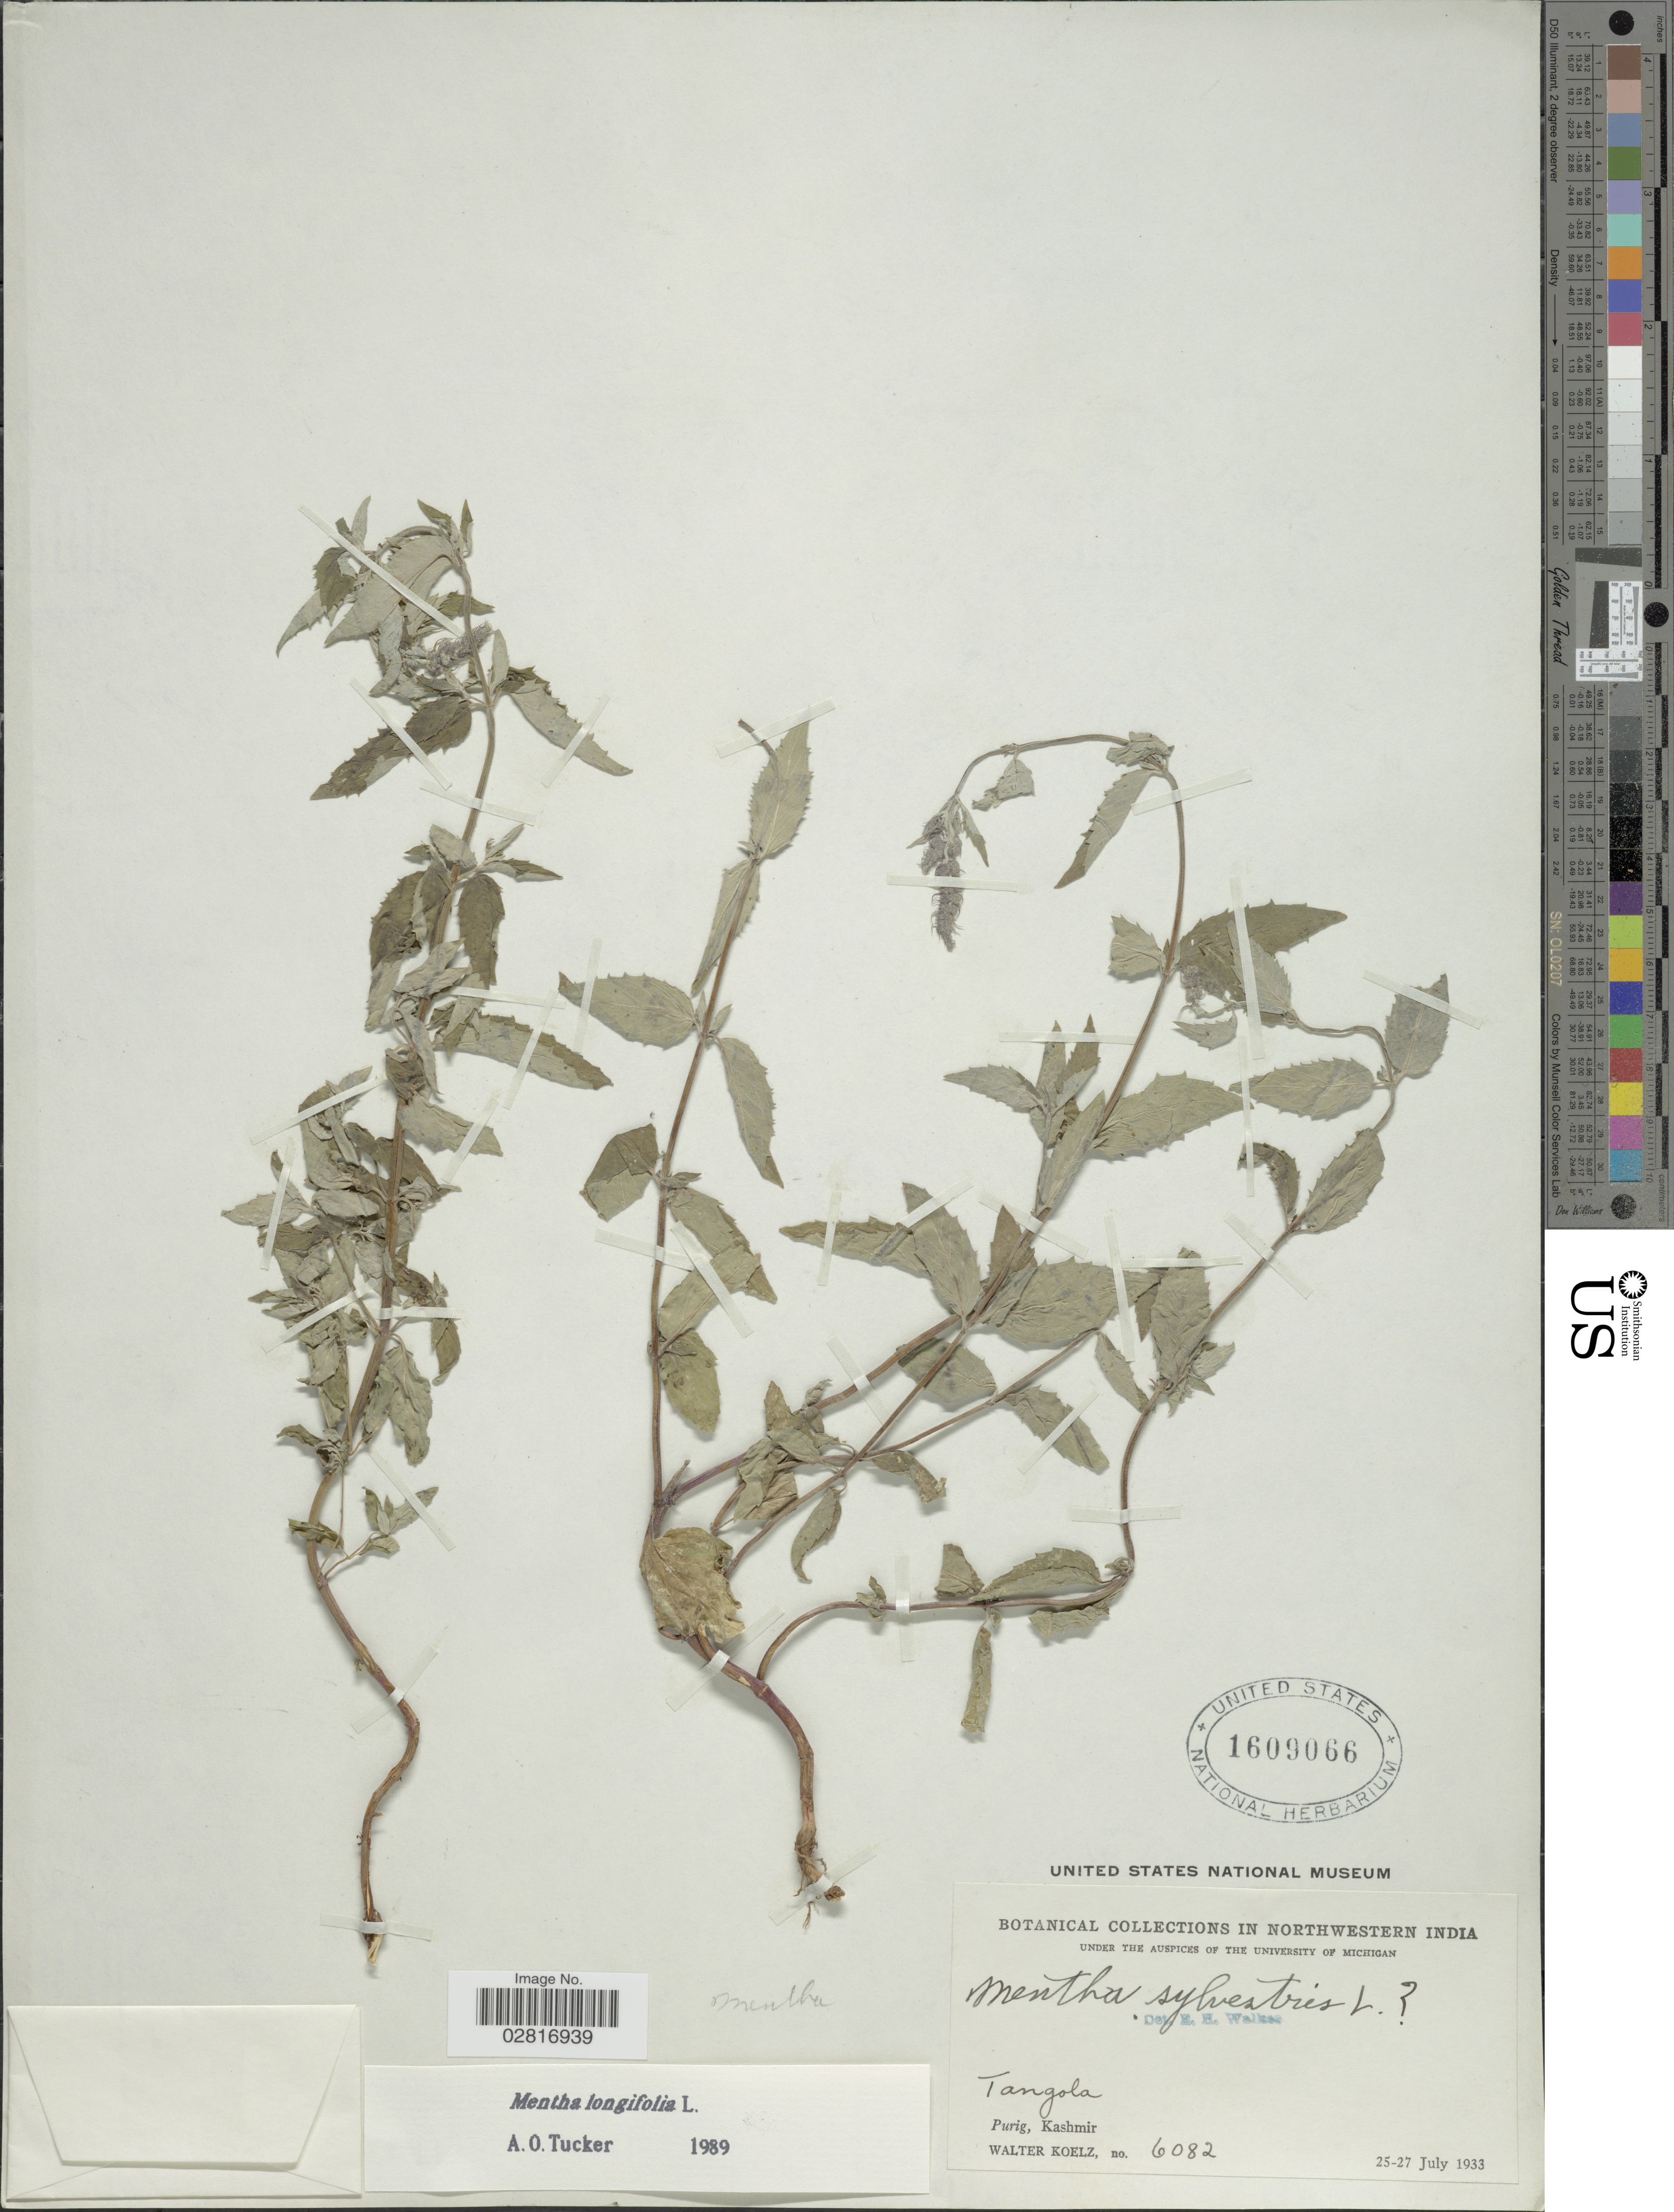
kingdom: Plantae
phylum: Tracheophyta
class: Magnoliopsida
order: Lamiales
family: Lamiaceae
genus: Mentha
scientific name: Mentha longifolia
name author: (L.) L.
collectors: W. N. Koelz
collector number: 6082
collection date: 1933-07-25/1933-07-27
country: India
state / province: Jammu and Kashmir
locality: Northwestern India, Tangola, Purig, Kashmir.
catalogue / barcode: US 1609066